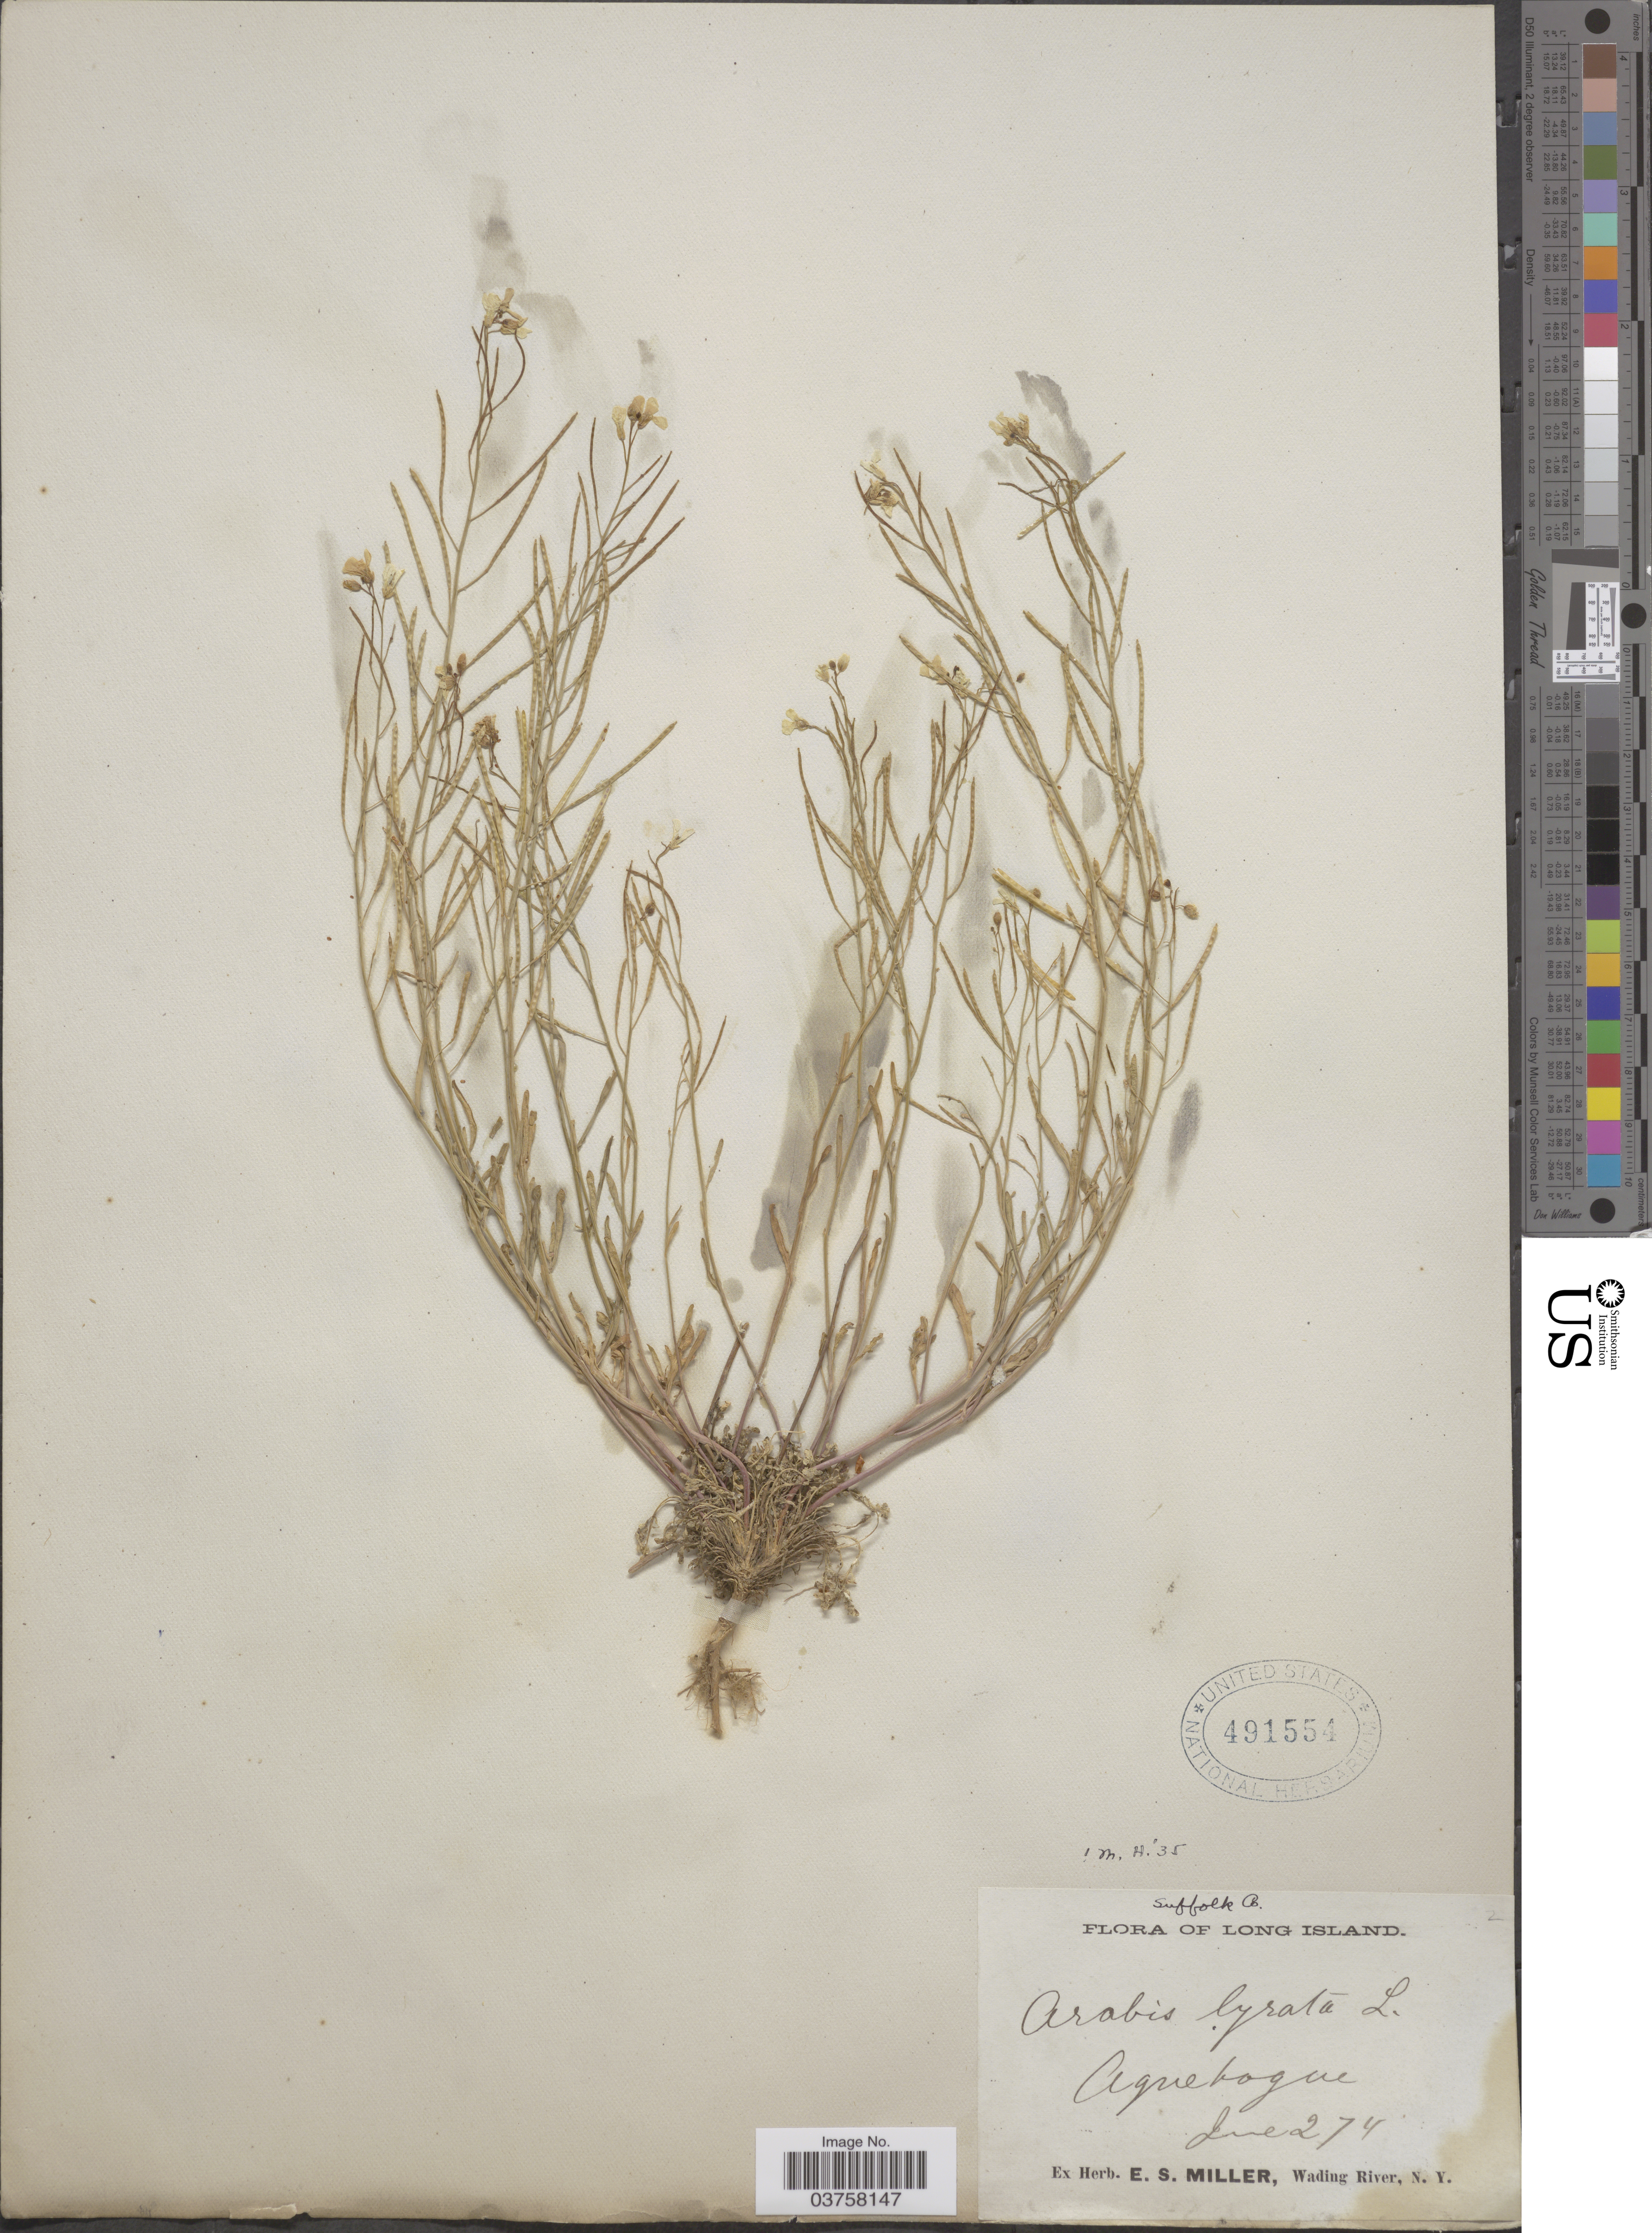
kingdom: Plantae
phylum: Tracheophyta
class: Magnoliopsida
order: Brassicales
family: Brassicaceae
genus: Arabis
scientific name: Arabis lyrata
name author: L.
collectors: ex herb. E. S. Miller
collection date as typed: Transcribed d/m/y: 2/6/74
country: United States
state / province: New York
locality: Long Island. Aquebogue. Suffolk Co.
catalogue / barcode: US 491554